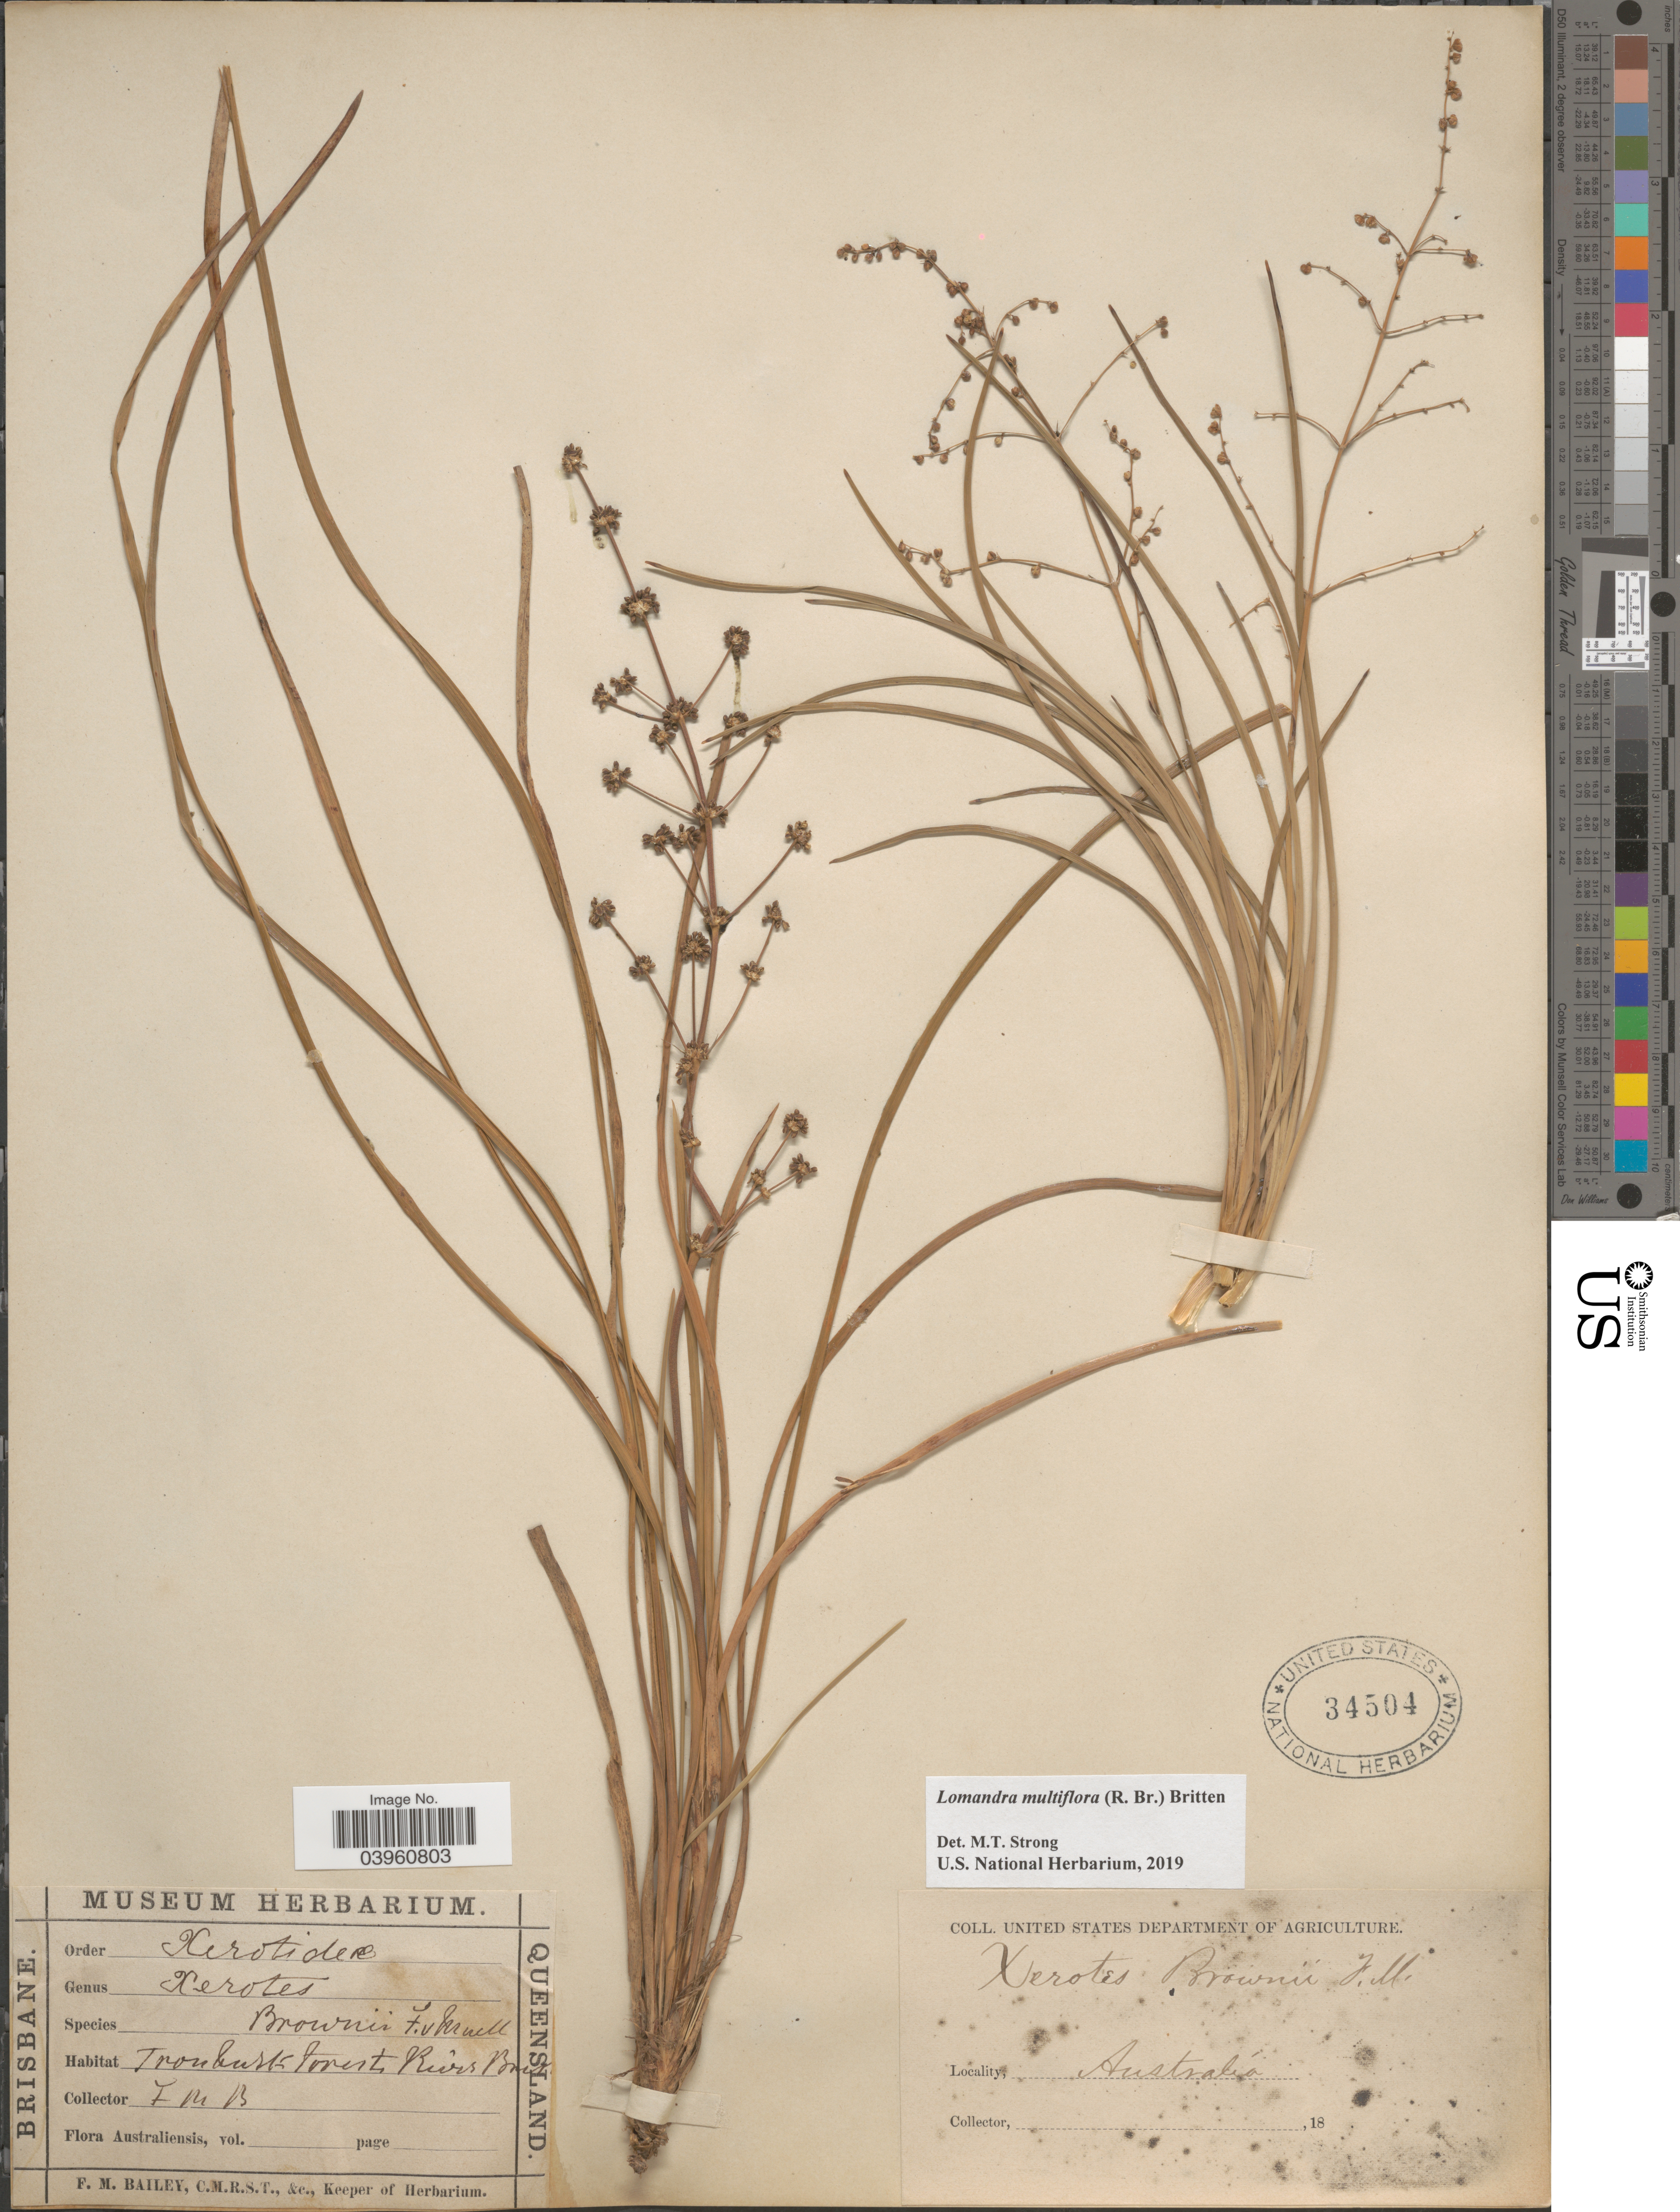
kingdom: Plantae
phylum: Tracheophyta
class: Liliopsida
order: Asparagales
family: Asparagaceae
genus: Lomandra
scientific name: Lomandra multiflora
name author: (R. Br.) Britten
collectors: F. M. Bailey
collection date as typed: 18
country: Australia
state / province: Queensland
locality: Brisbane. Tronburt forests River Brisbane.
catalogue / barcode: US 34504